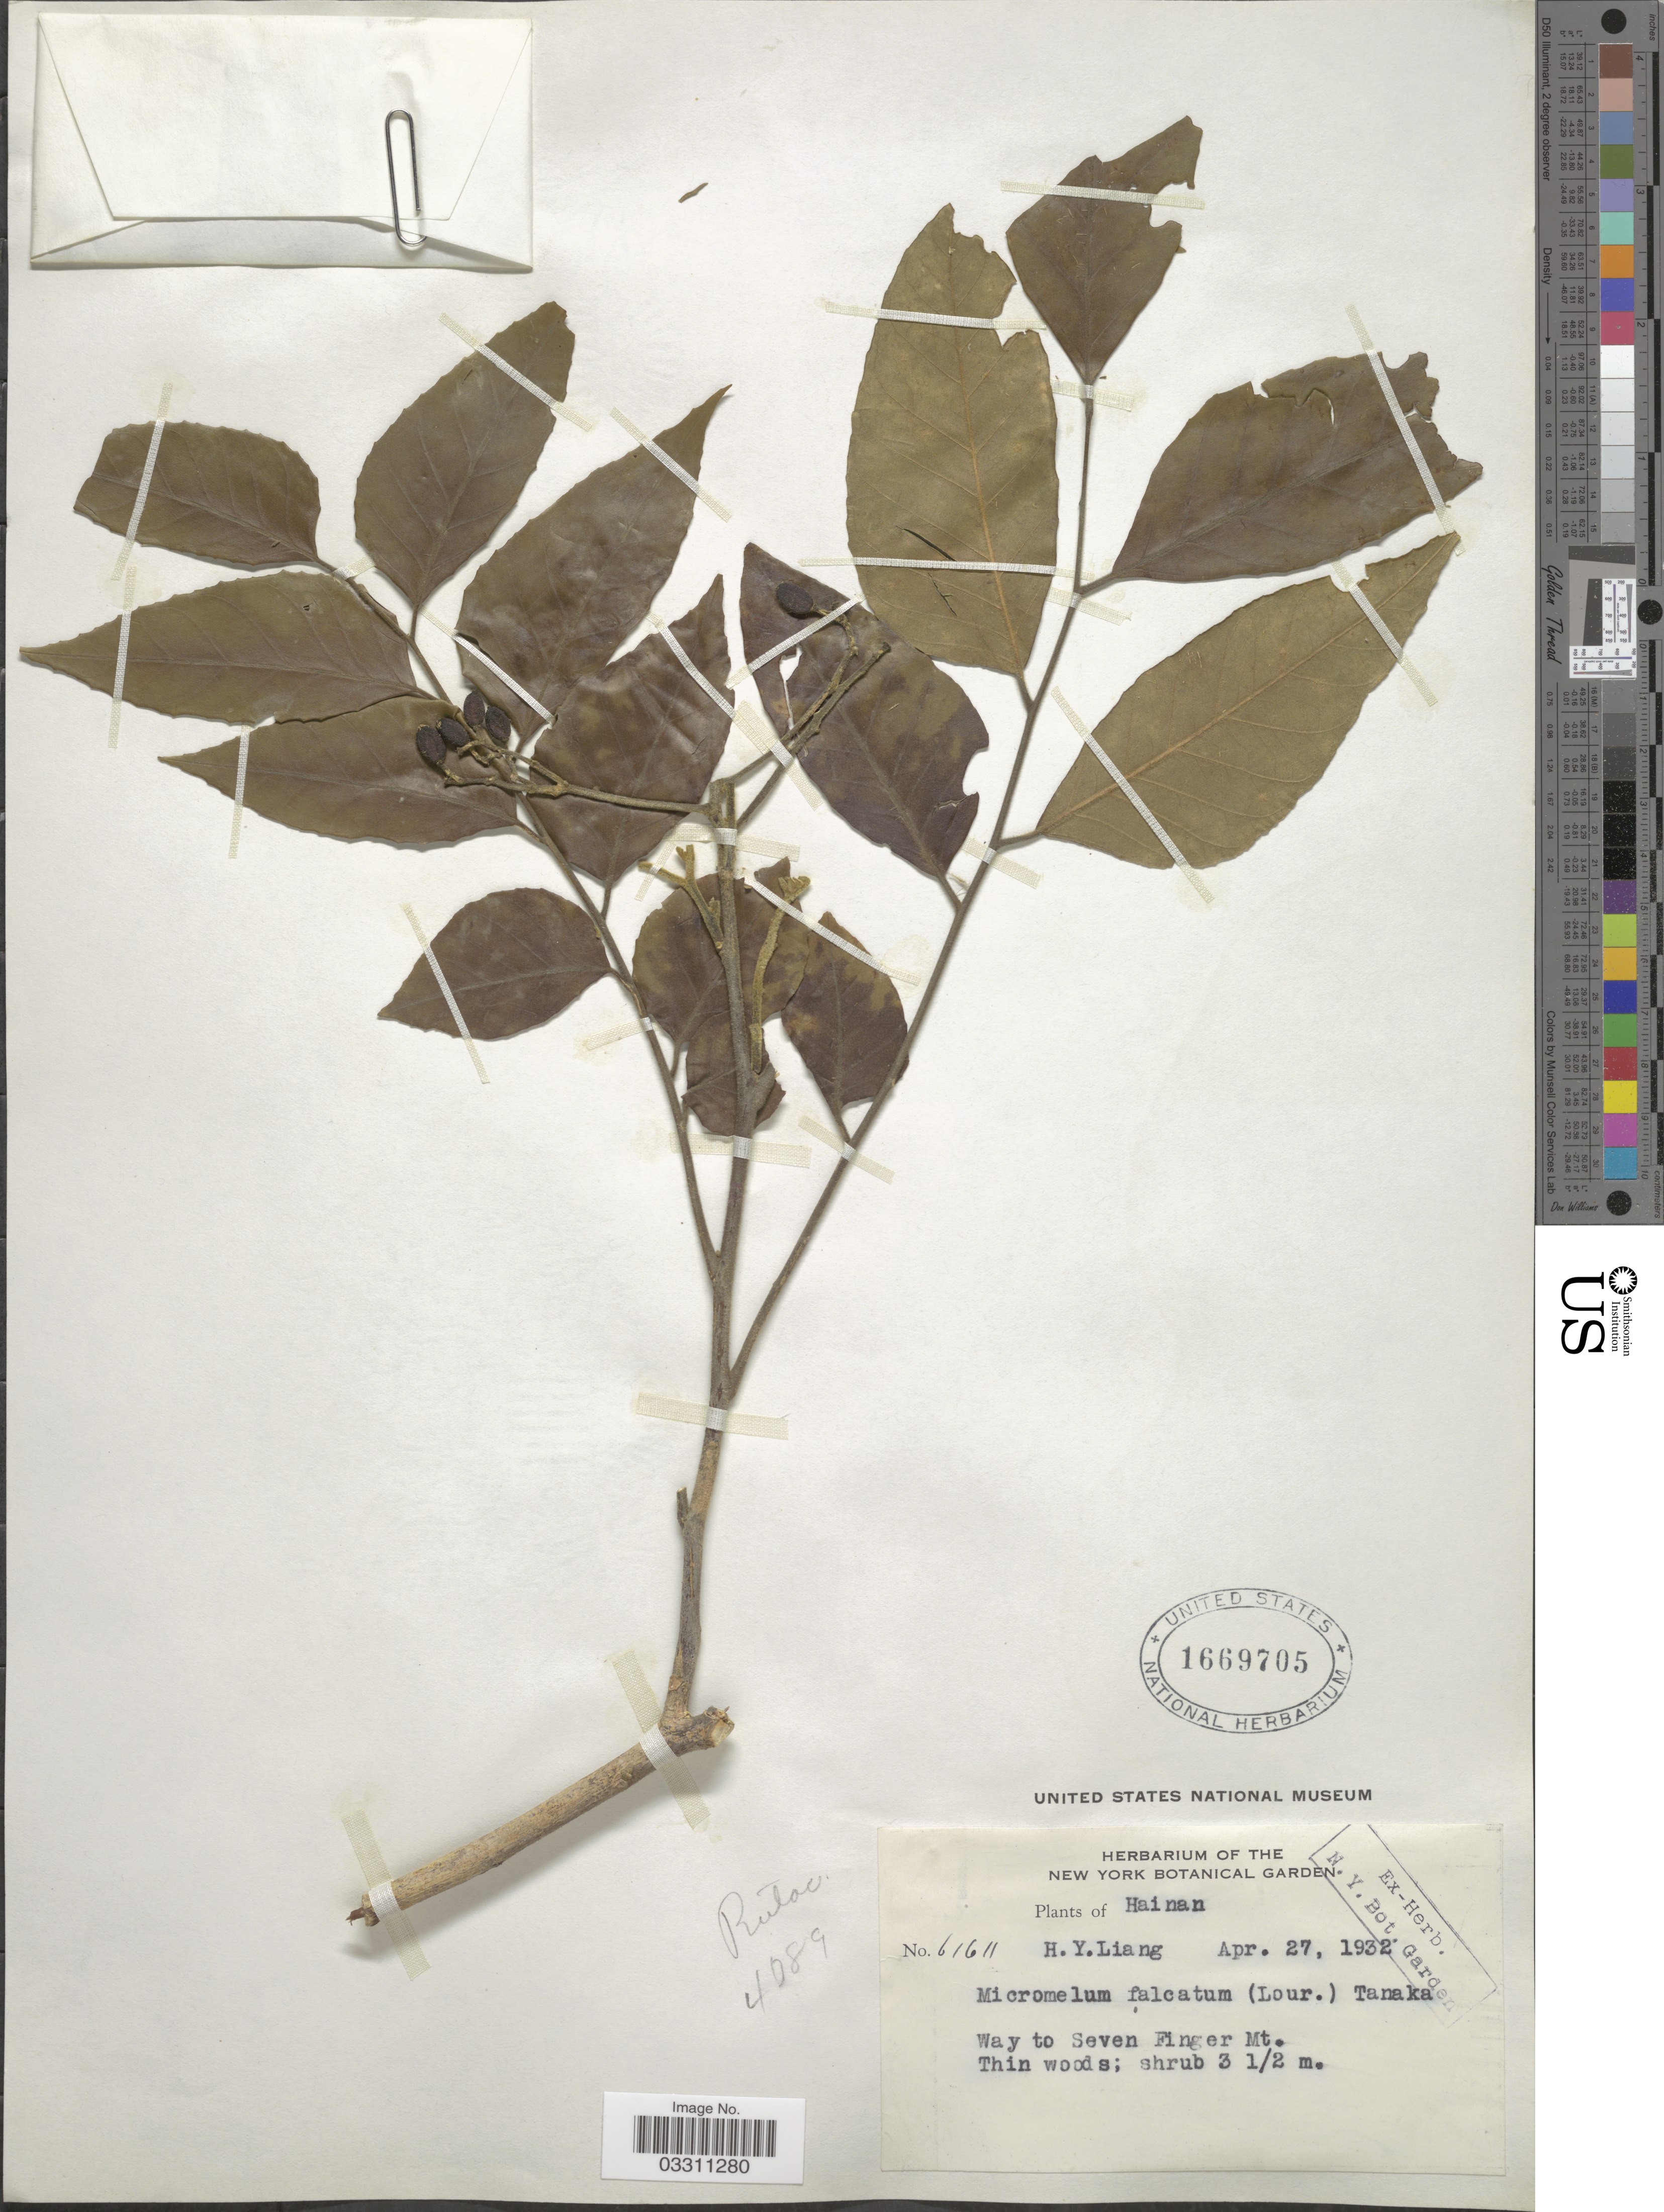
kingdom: Plantae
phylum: Tracheophyta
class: Magnoliopsida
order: Sapindales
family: Rutaceae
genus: Micromelum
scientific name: Micromelum falcatum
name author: Tanaka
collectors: H. Y. Liang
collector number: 61611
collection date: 1932-04-27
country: China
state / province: Hainan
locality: Way to Seven Finger Mt.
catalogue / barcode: US 1669705